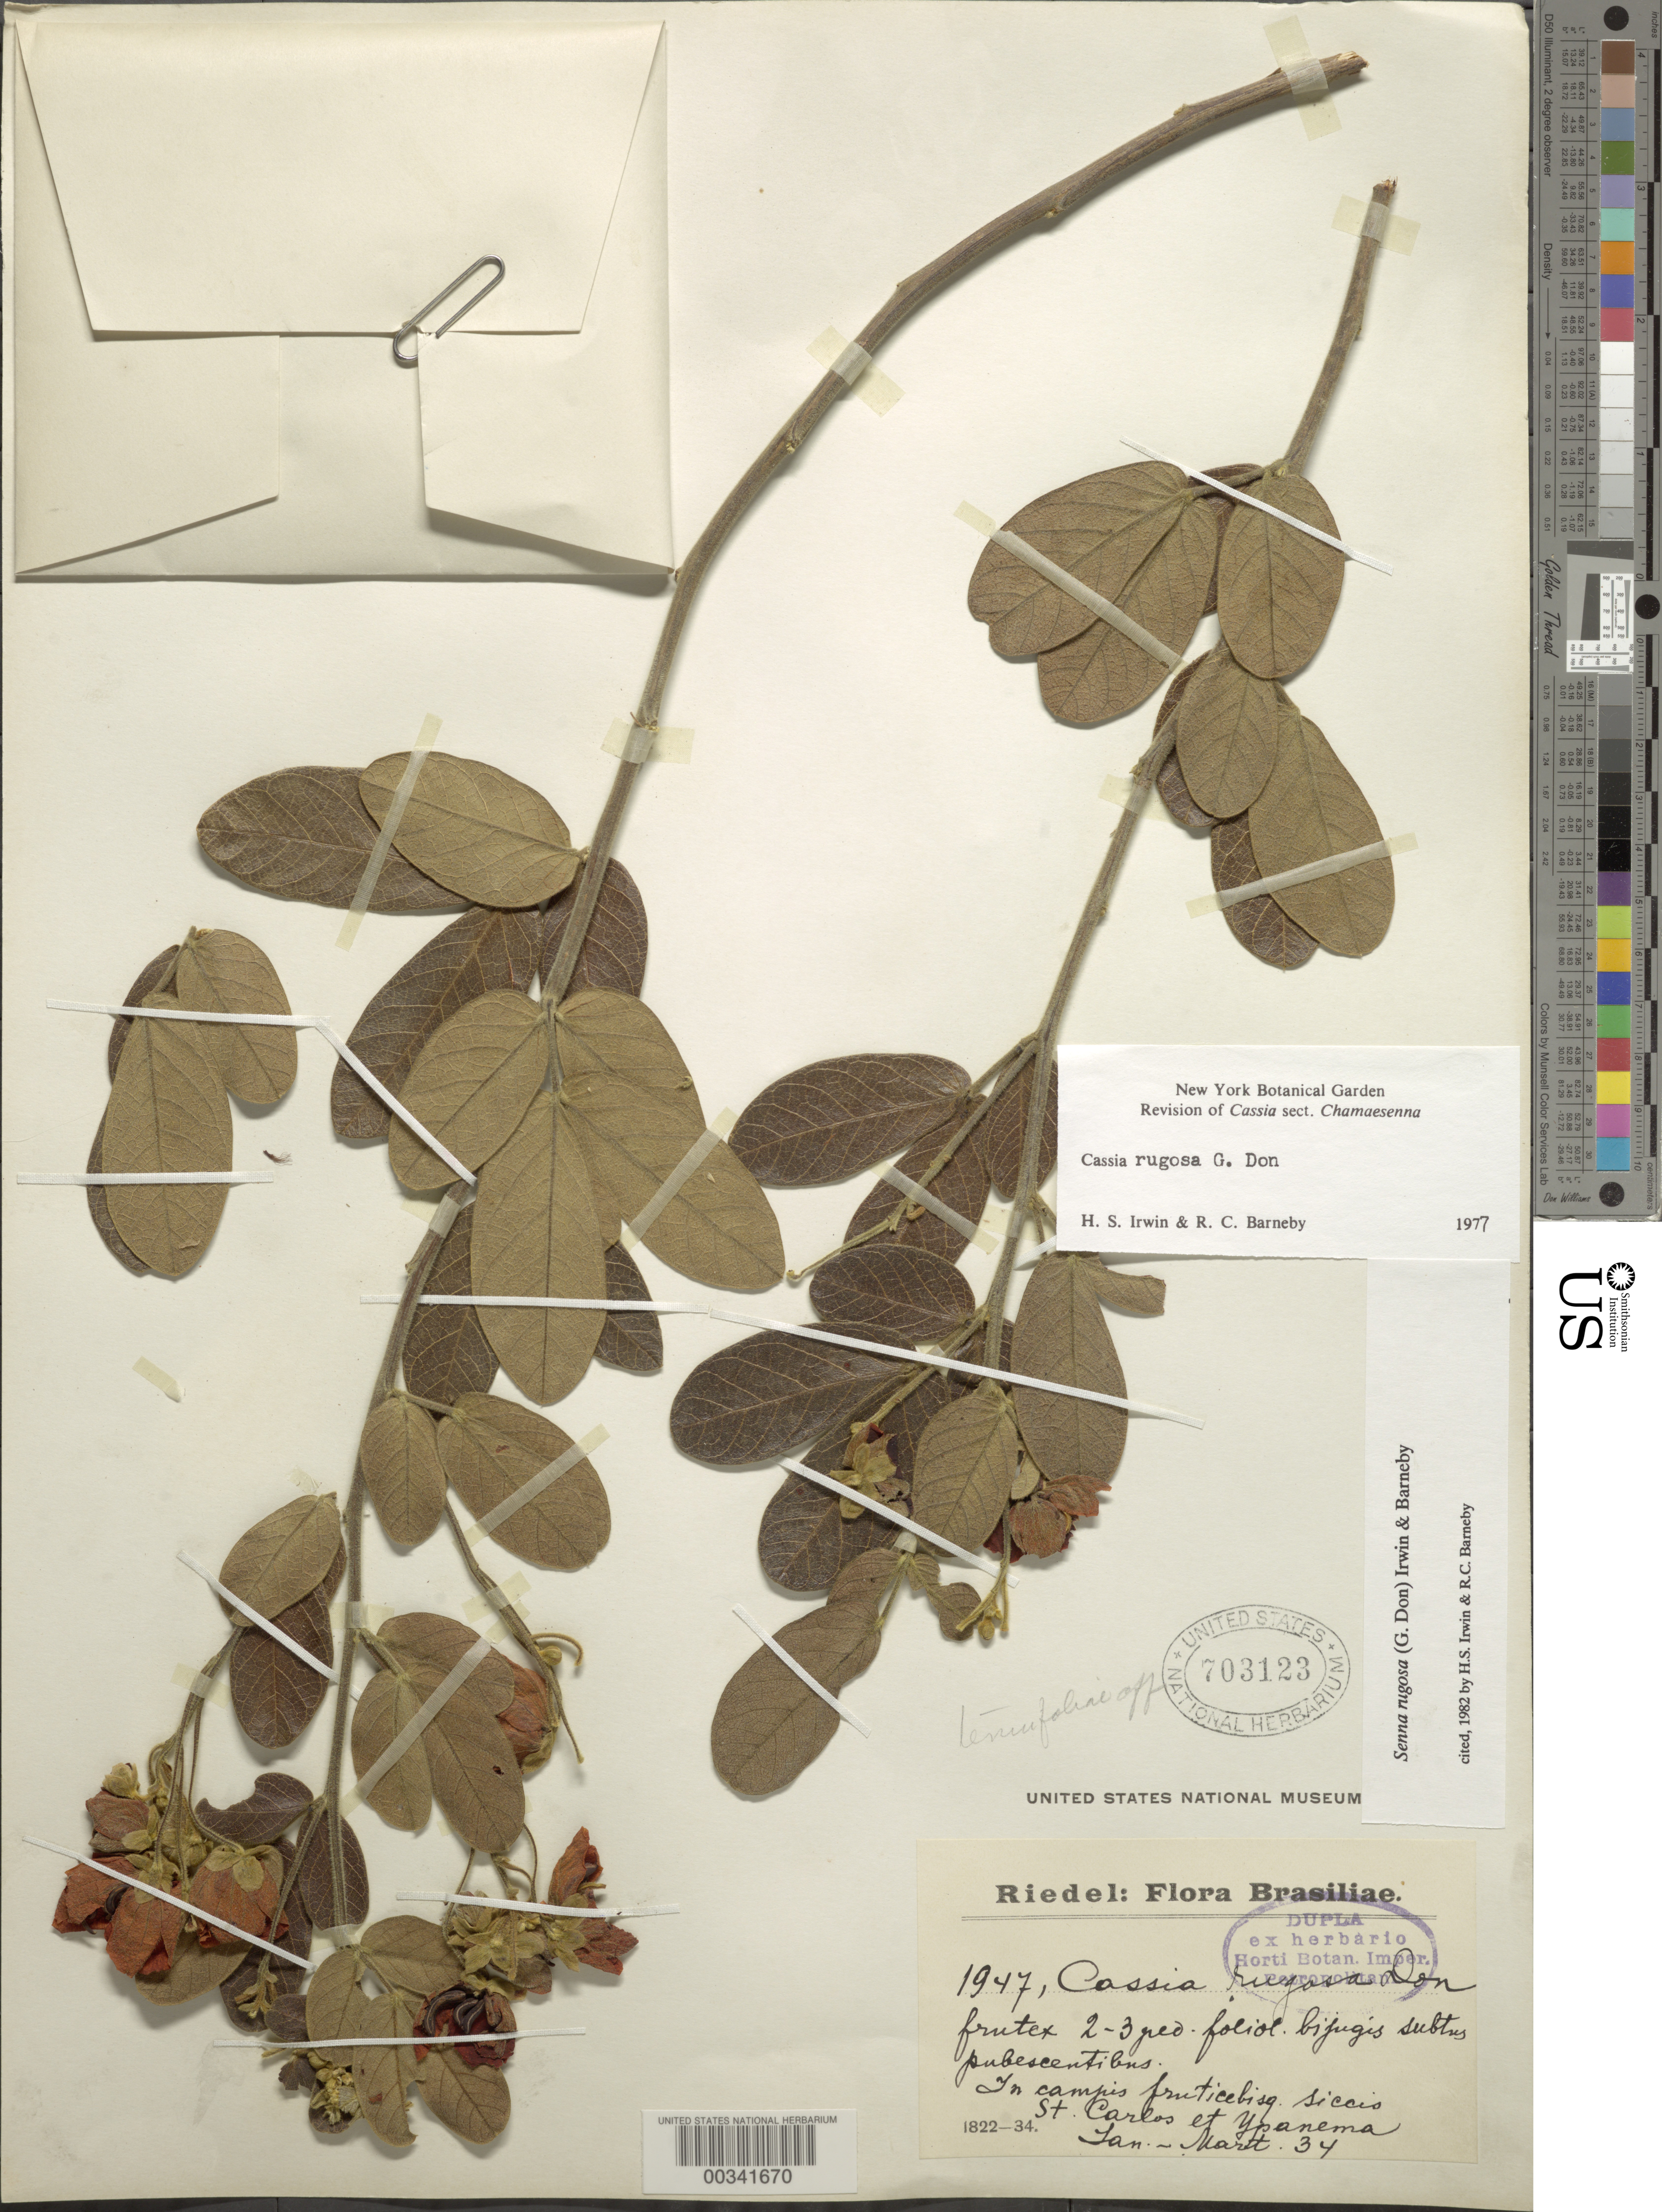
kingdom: Plantae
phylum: Tracheophyta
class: Magnoliopsida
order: Fabales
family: Fabaceae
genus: Senna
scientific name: Senna rugosa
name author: (G. Don) H.S. Irwin & Barneby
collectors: E. Hassler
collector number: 10504a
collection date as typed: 1907 to -- -- 1908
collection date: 1907/1908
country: Paraguay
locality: Sierra de amambay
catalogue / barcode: US 2055408